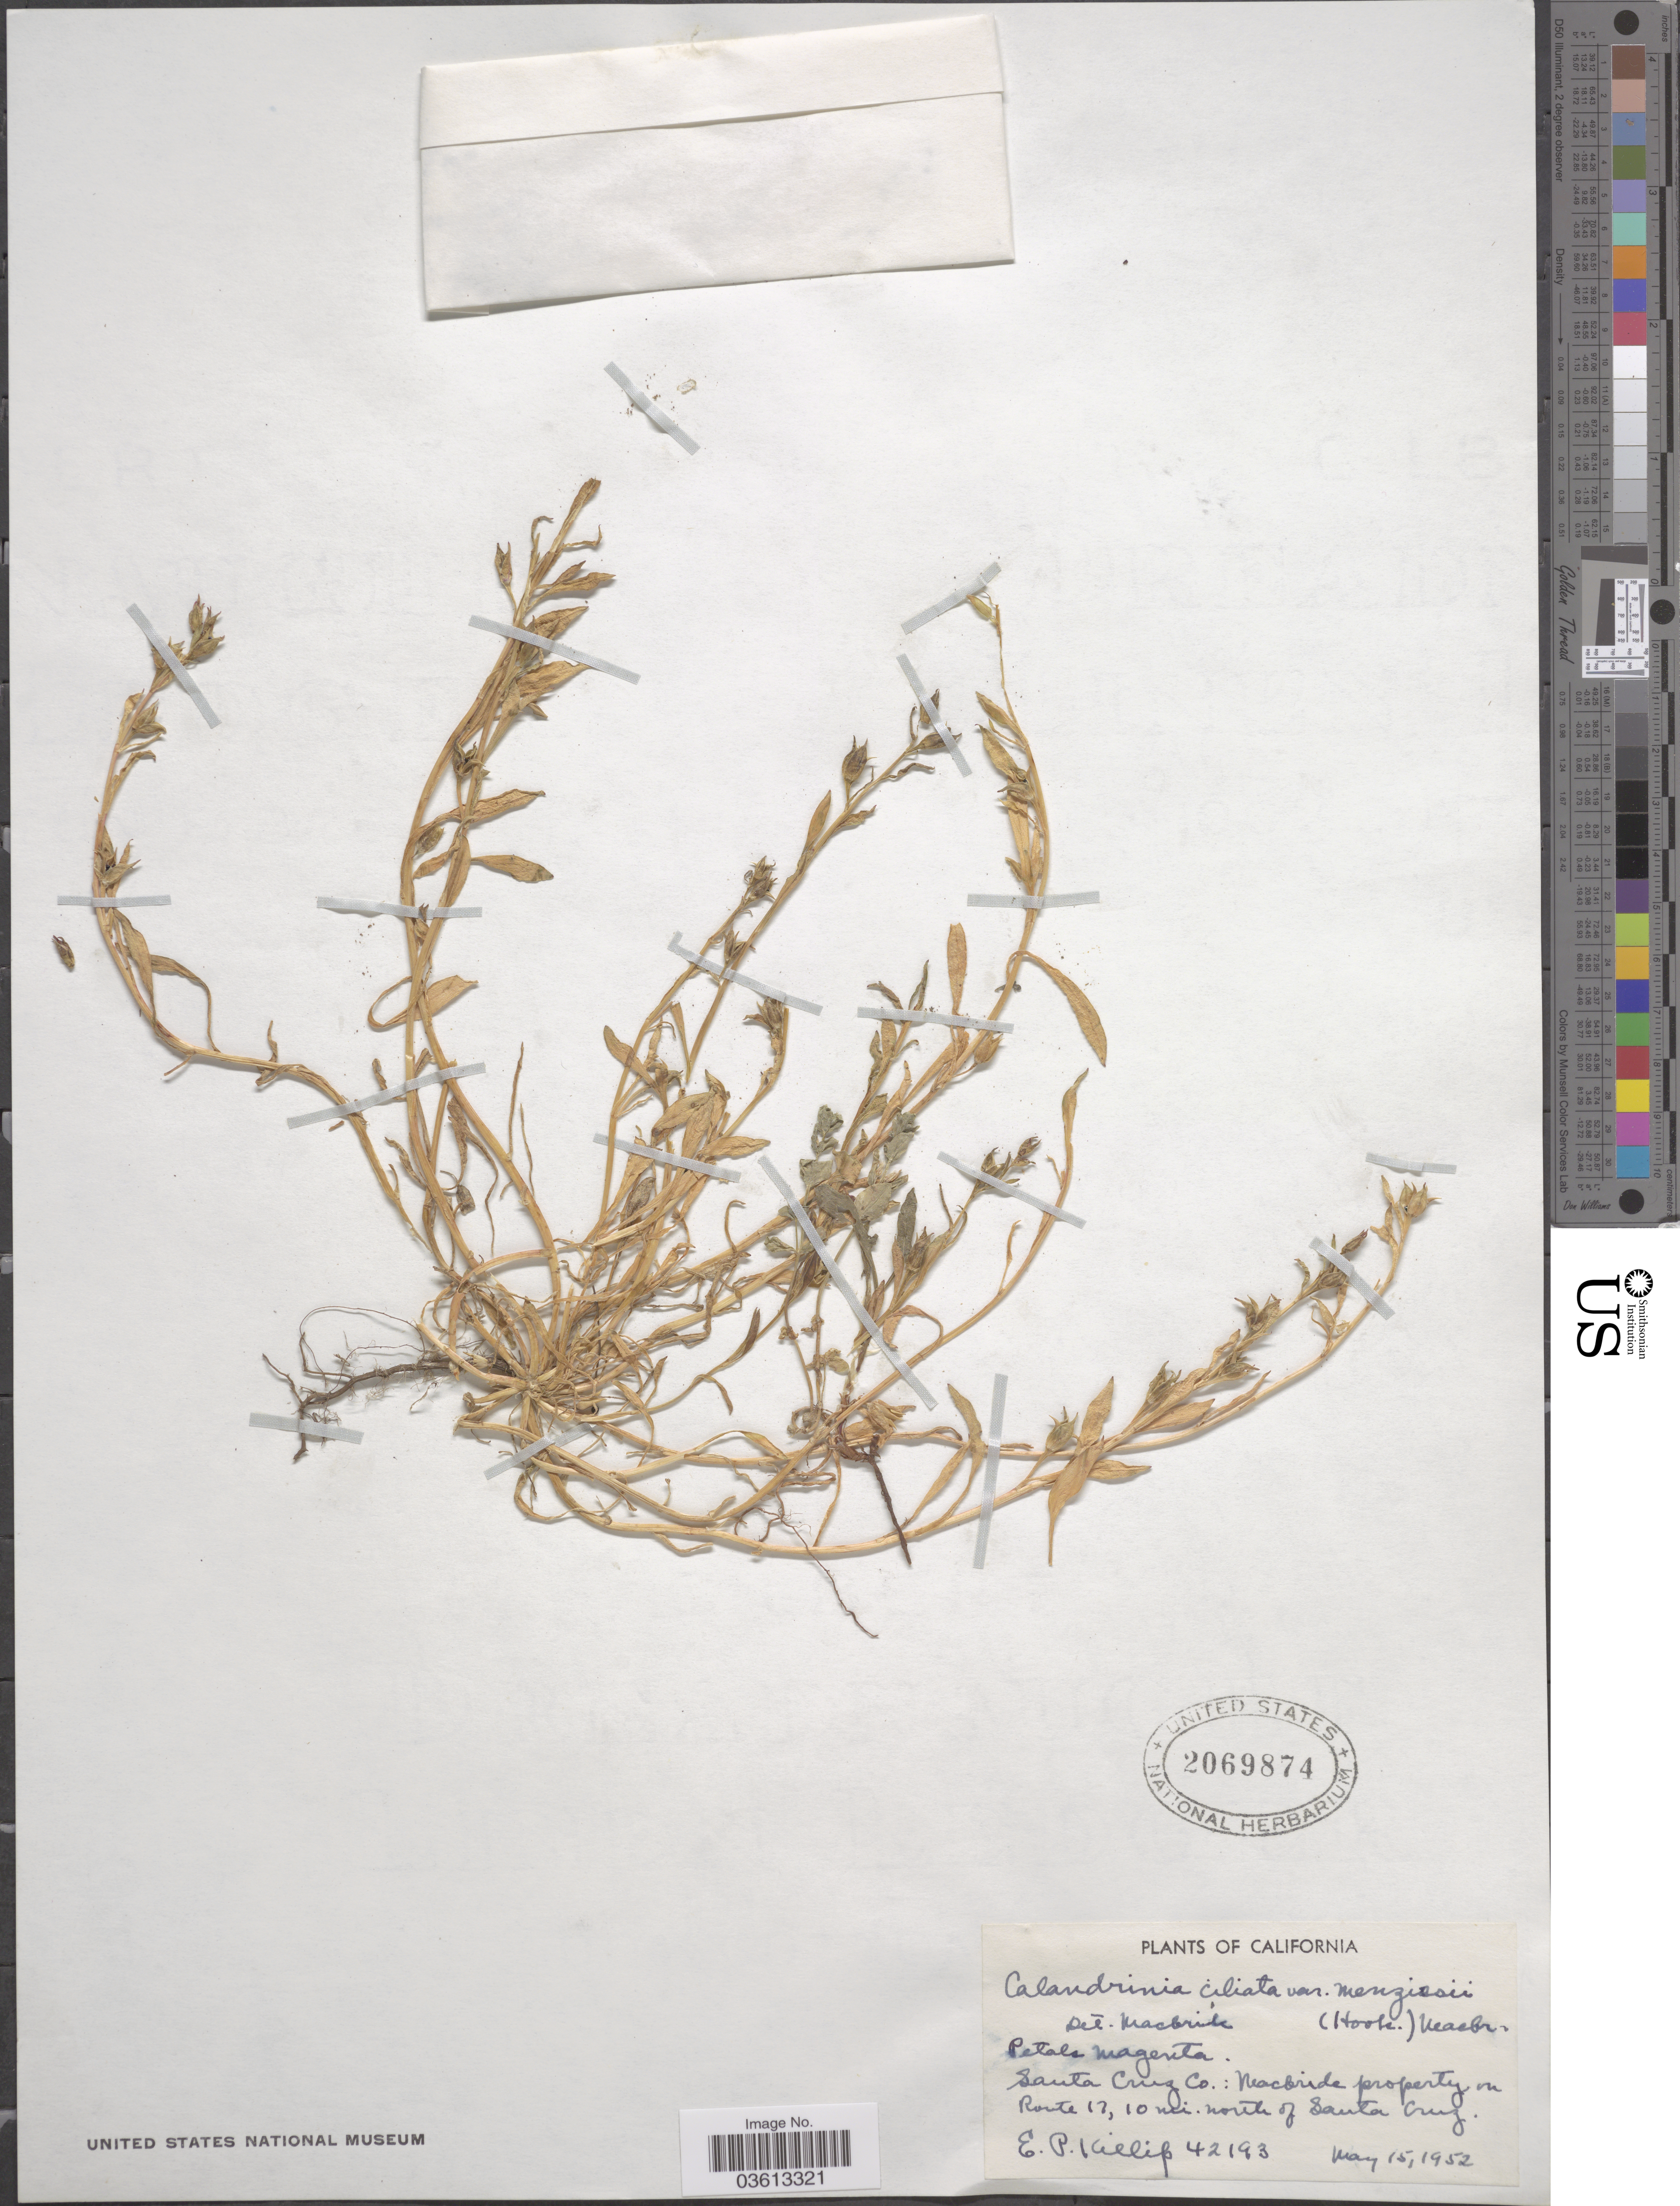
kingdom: Plantae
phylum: Tracheophyta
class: Magnoliopsida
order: Caryophyllales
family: Montiaceae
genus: Calandrinia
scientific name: Calandrinia ciliata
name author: (Ruiz & Pav.) DC.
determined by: Strong, Mark T., (BOT), Smithsonian Institution - National Museum of Natural History (UNITED STATES)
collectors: E. P. Killip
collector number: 42193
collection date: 1952-05-15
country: United States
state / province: California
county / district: Santa Cruz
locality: Santa Cruz Co.: Macbride property on Route 17, 10 mi. north of Santa Cruz.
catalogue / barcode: US 2069874